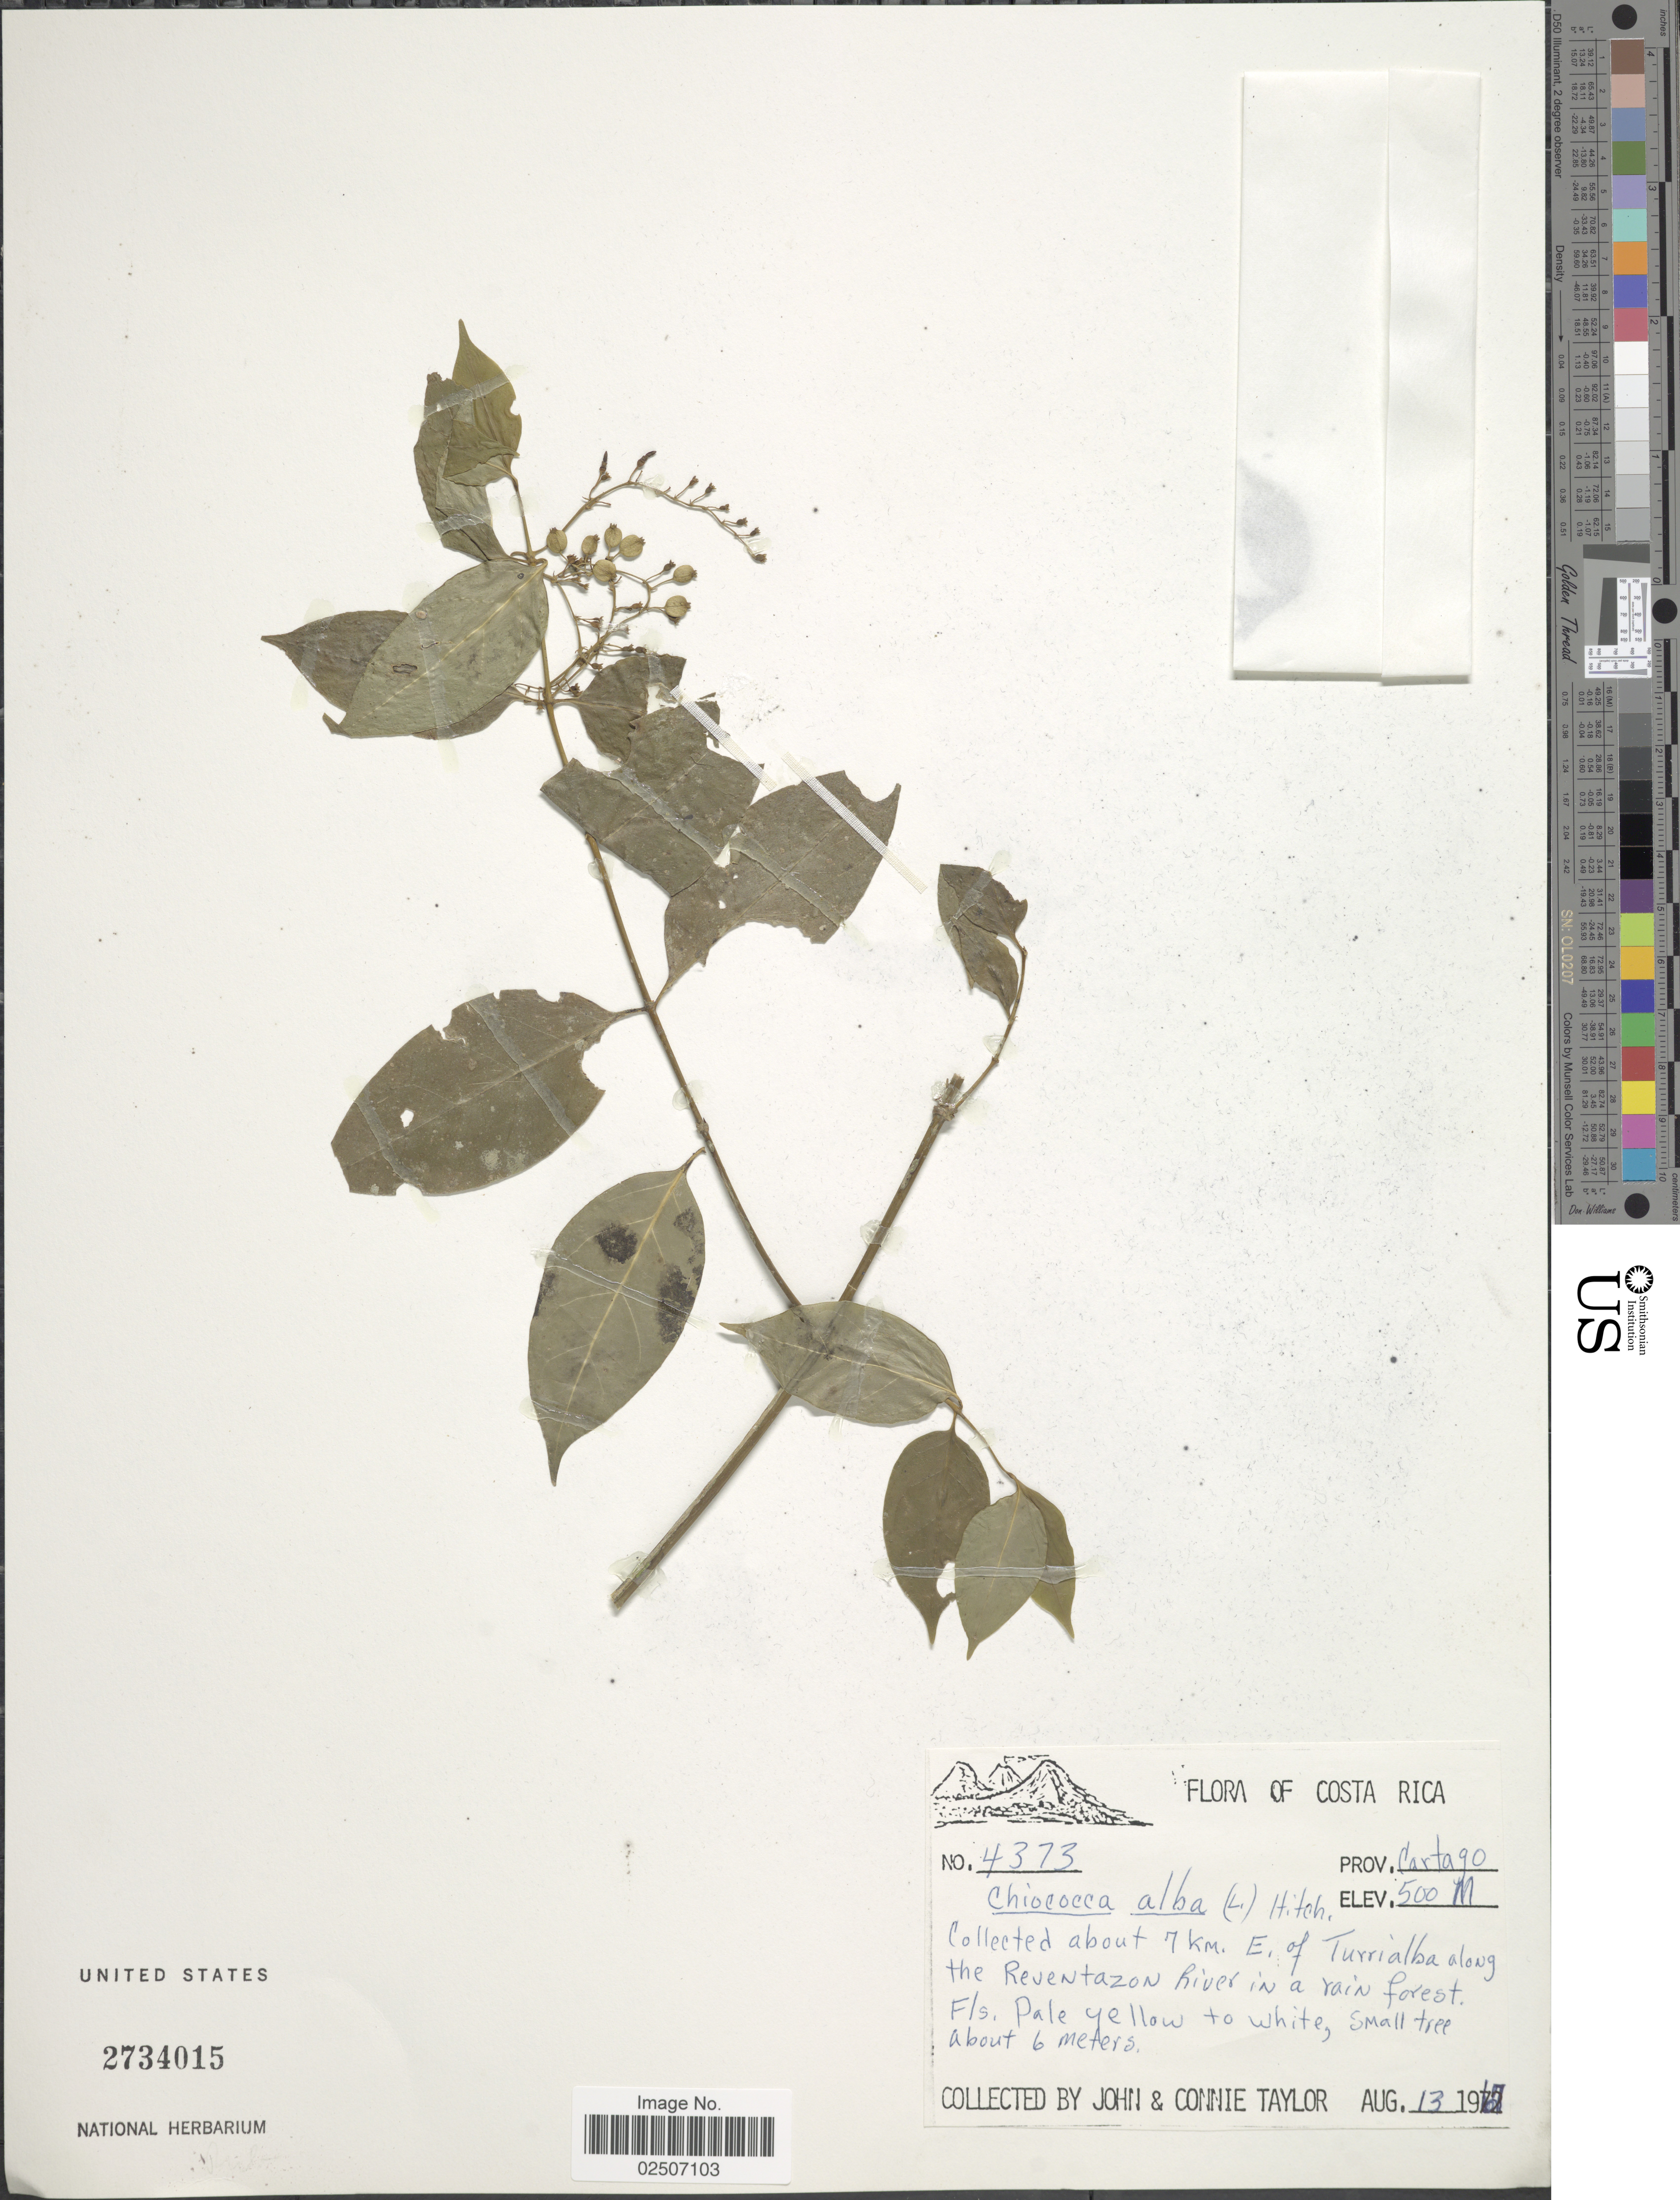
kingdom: Plantae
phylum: Tracheophyta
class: Magnoliopsida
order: Gentianales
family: Rubiaceae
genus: Chiococca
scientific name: Chiococca alba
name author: (L.) Hitchc.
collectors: J. Taylor & C. Taylor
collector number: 4373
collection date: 1967-08-13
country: Costa Rica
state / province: Cartago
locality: Prov. Cartago. Collected about 7 km. E of Turrialba along the Reventazon River in a rain forest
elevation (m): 500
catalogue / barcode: US 2734015